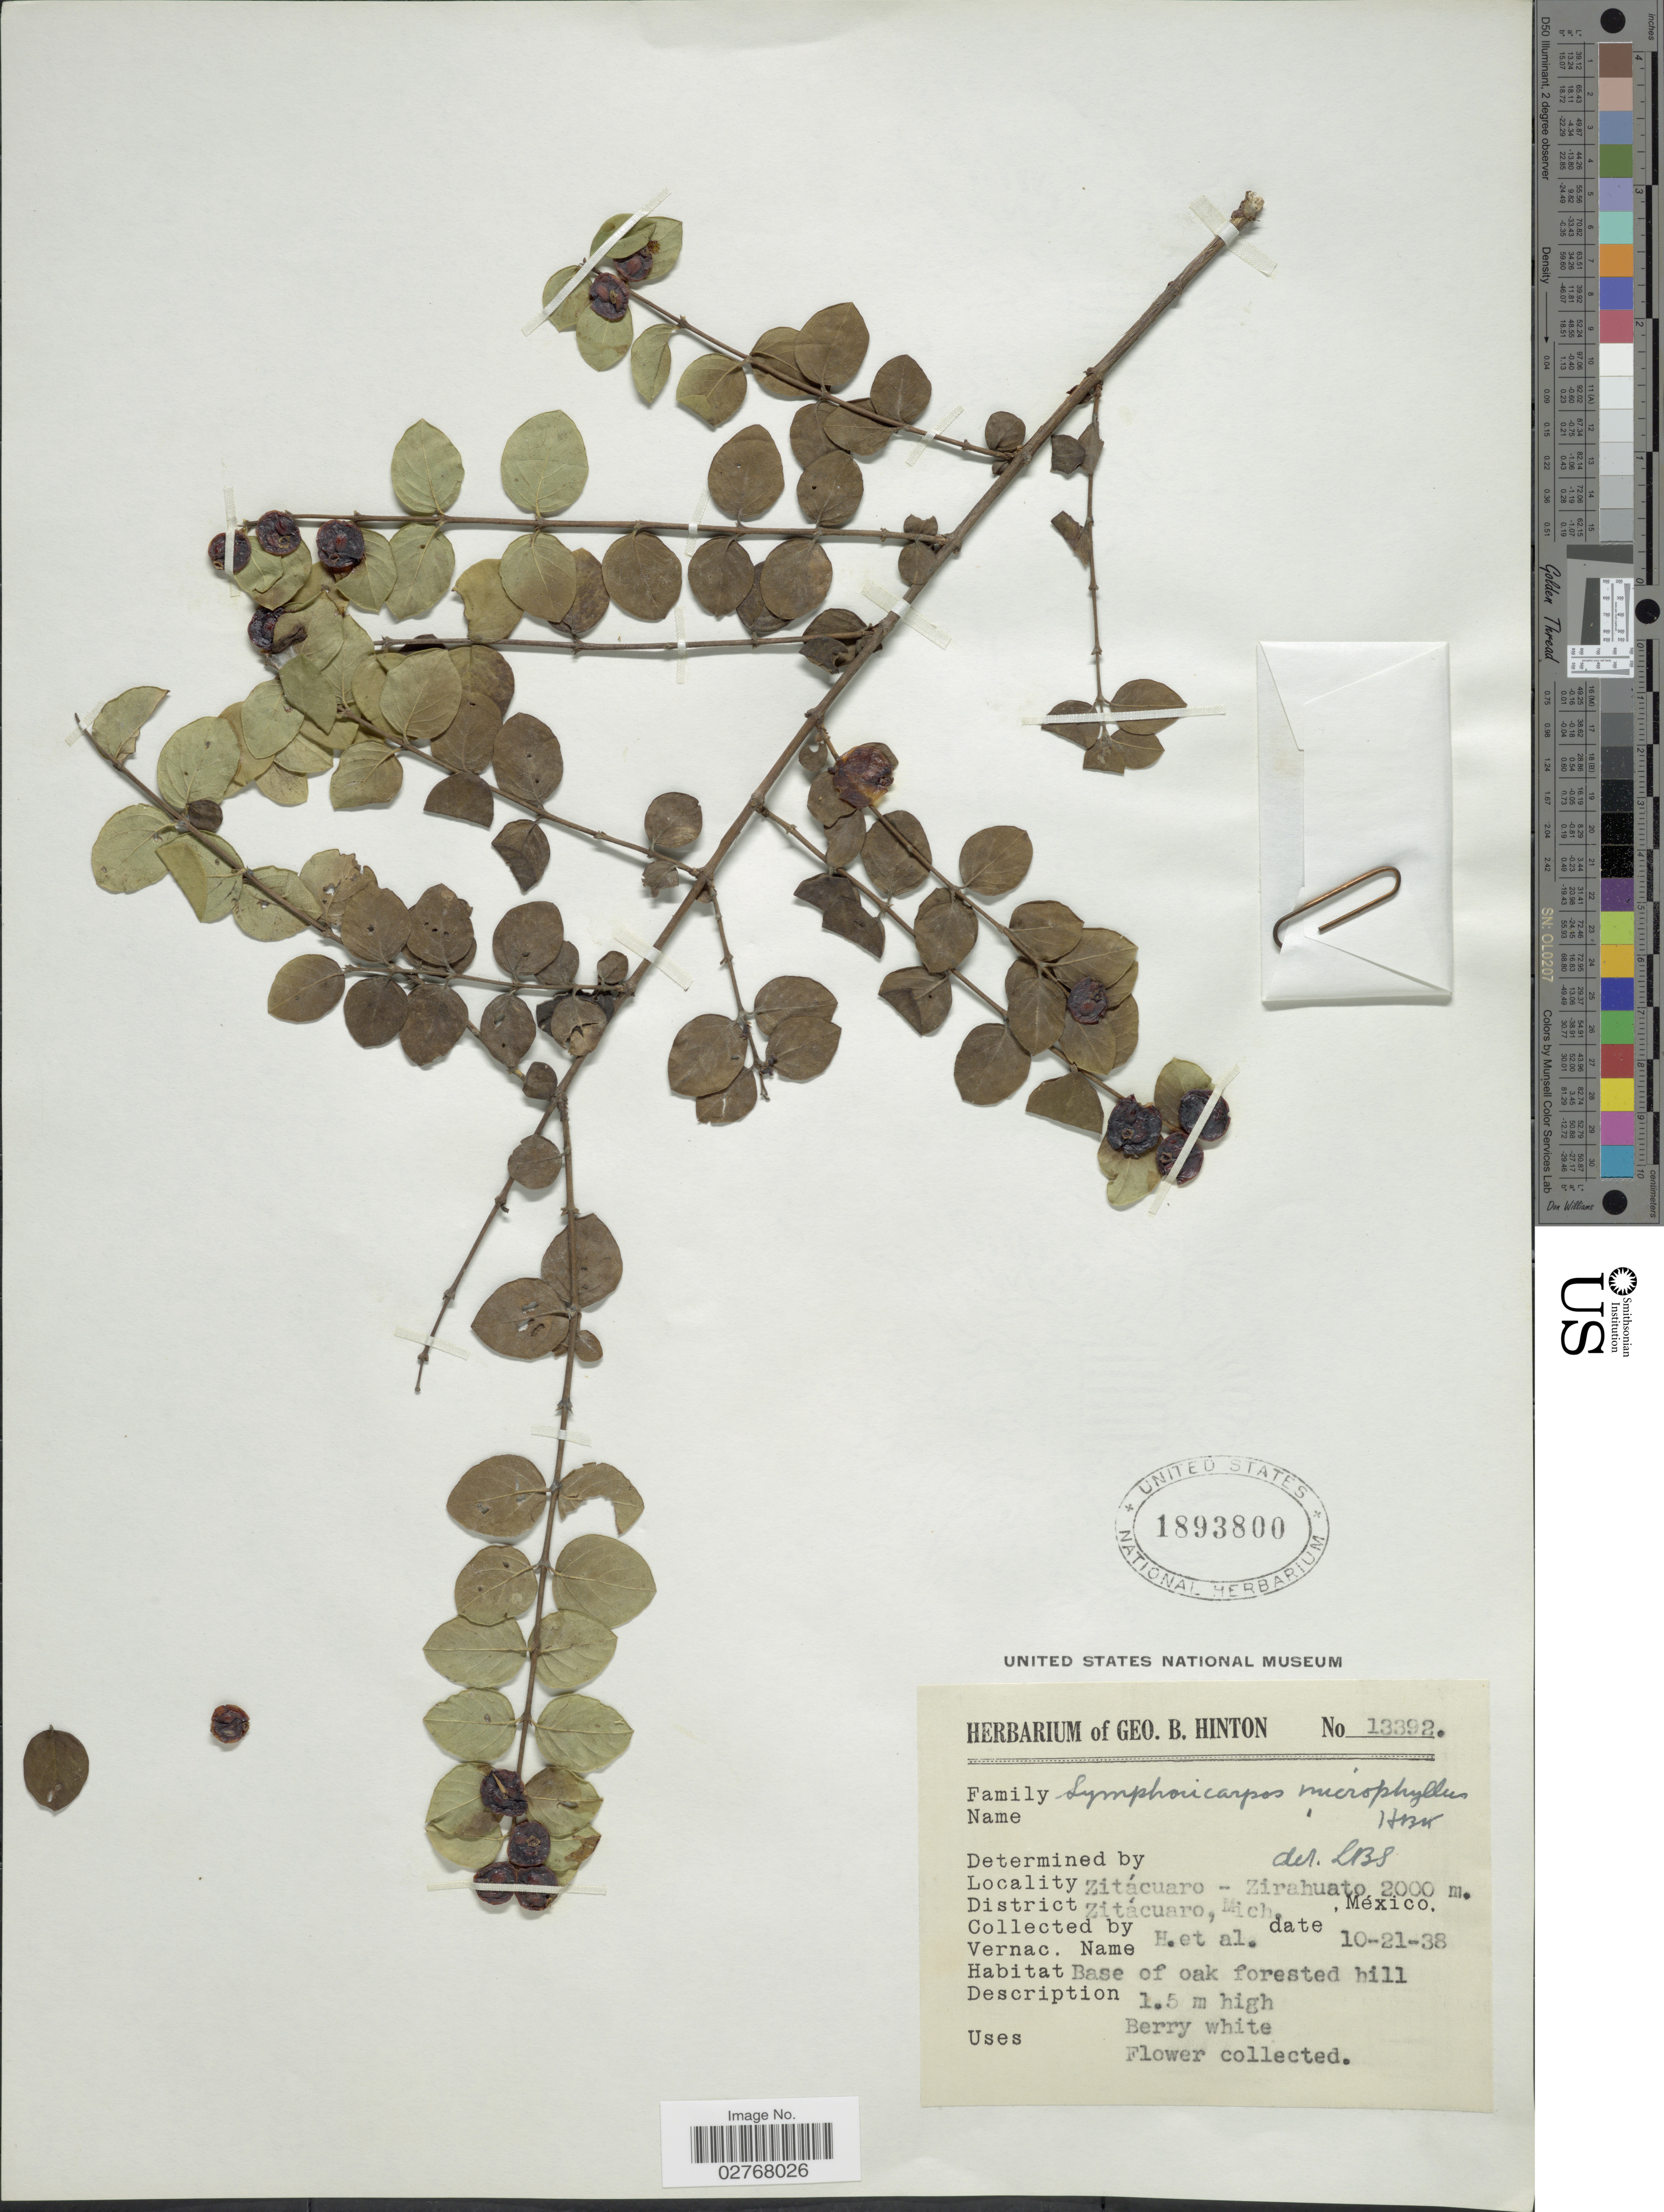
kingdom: Plantae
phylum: Tracheophyta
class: Magnoliopsida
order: Dipsacales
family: Caprifoliaceae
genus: Symphoricarpos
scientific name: Symphoricarpos microphyllus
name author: Kunth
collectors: G. B. Hinton & et al.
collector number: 13392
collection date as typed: Transcribed d/m/y: 21/10/38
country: Mexico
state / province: Michoacán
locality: Zitacuaro - Zirahuato, District Zitacuaro, Mich.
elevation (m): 2000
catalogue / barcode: US 1893800